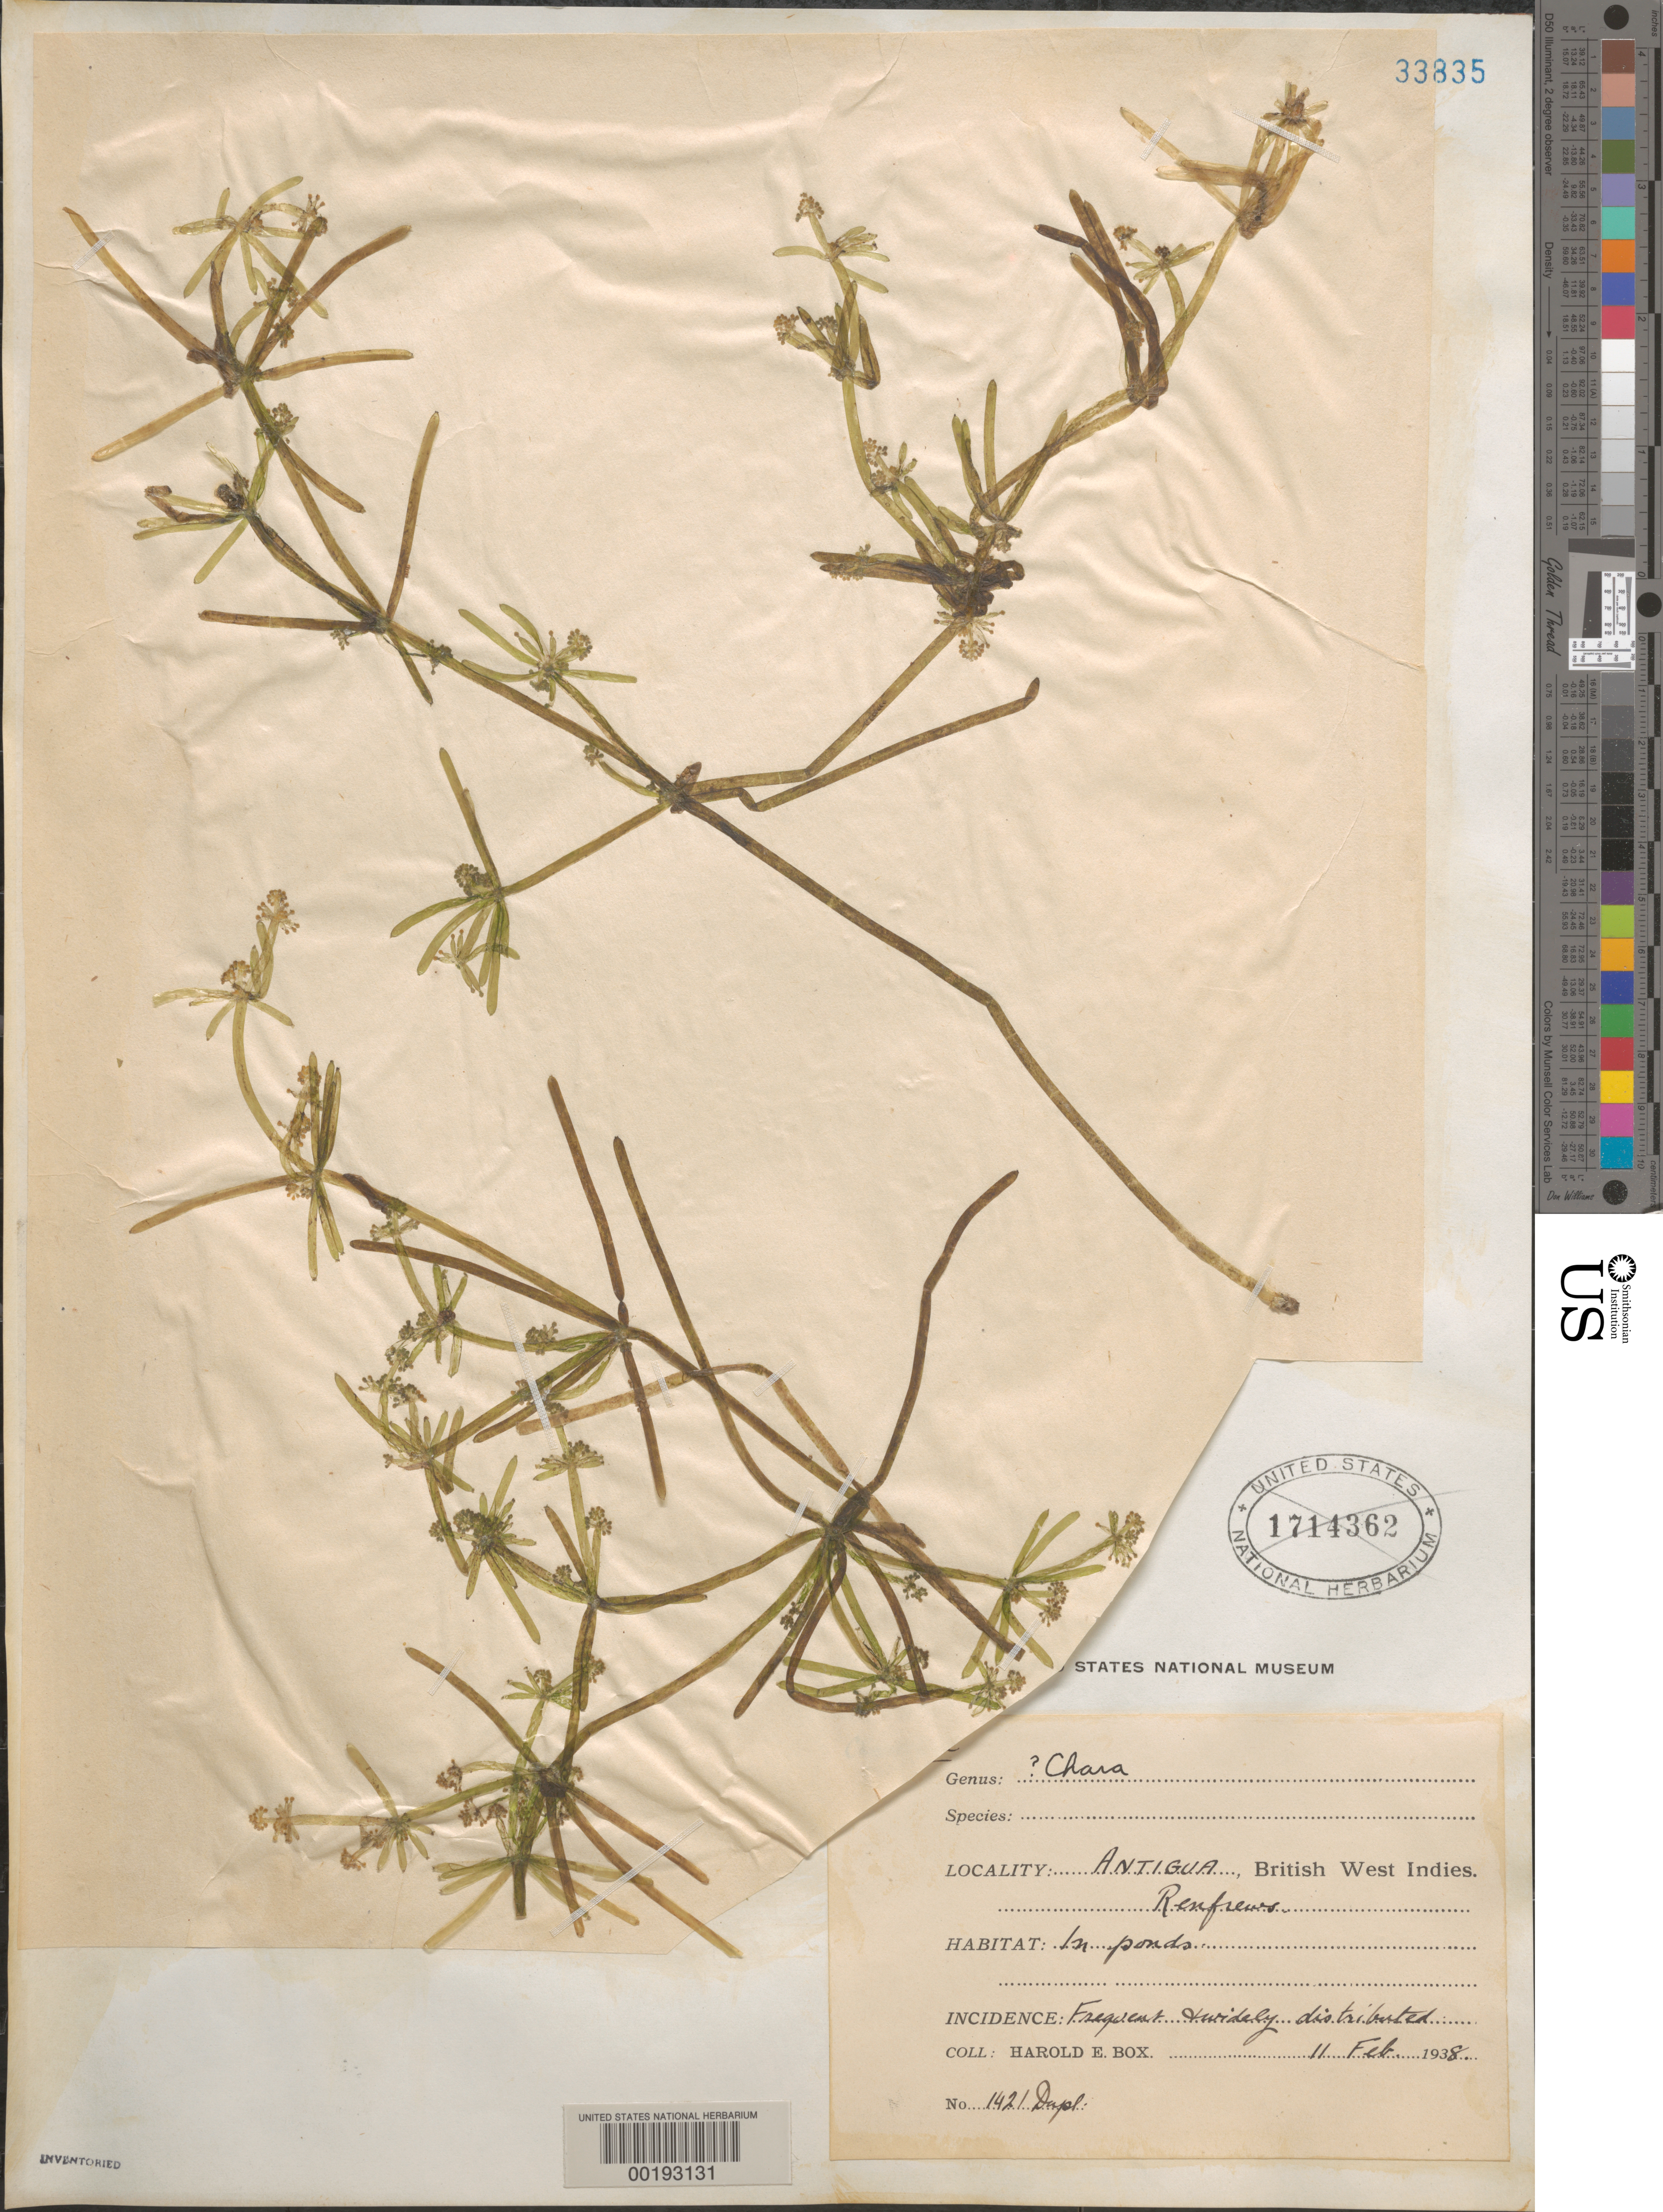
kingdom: Plantae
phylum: Charophyta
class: Charophyceae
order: Charales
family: Characeae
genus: Chara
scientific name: Chara sp.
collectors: H. E. Box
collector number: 1421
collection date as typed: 11 Feb 1938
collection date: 1938-02-11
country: Antigua and Barbuda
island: Antigua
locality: Renfrews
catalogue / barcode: US 33835